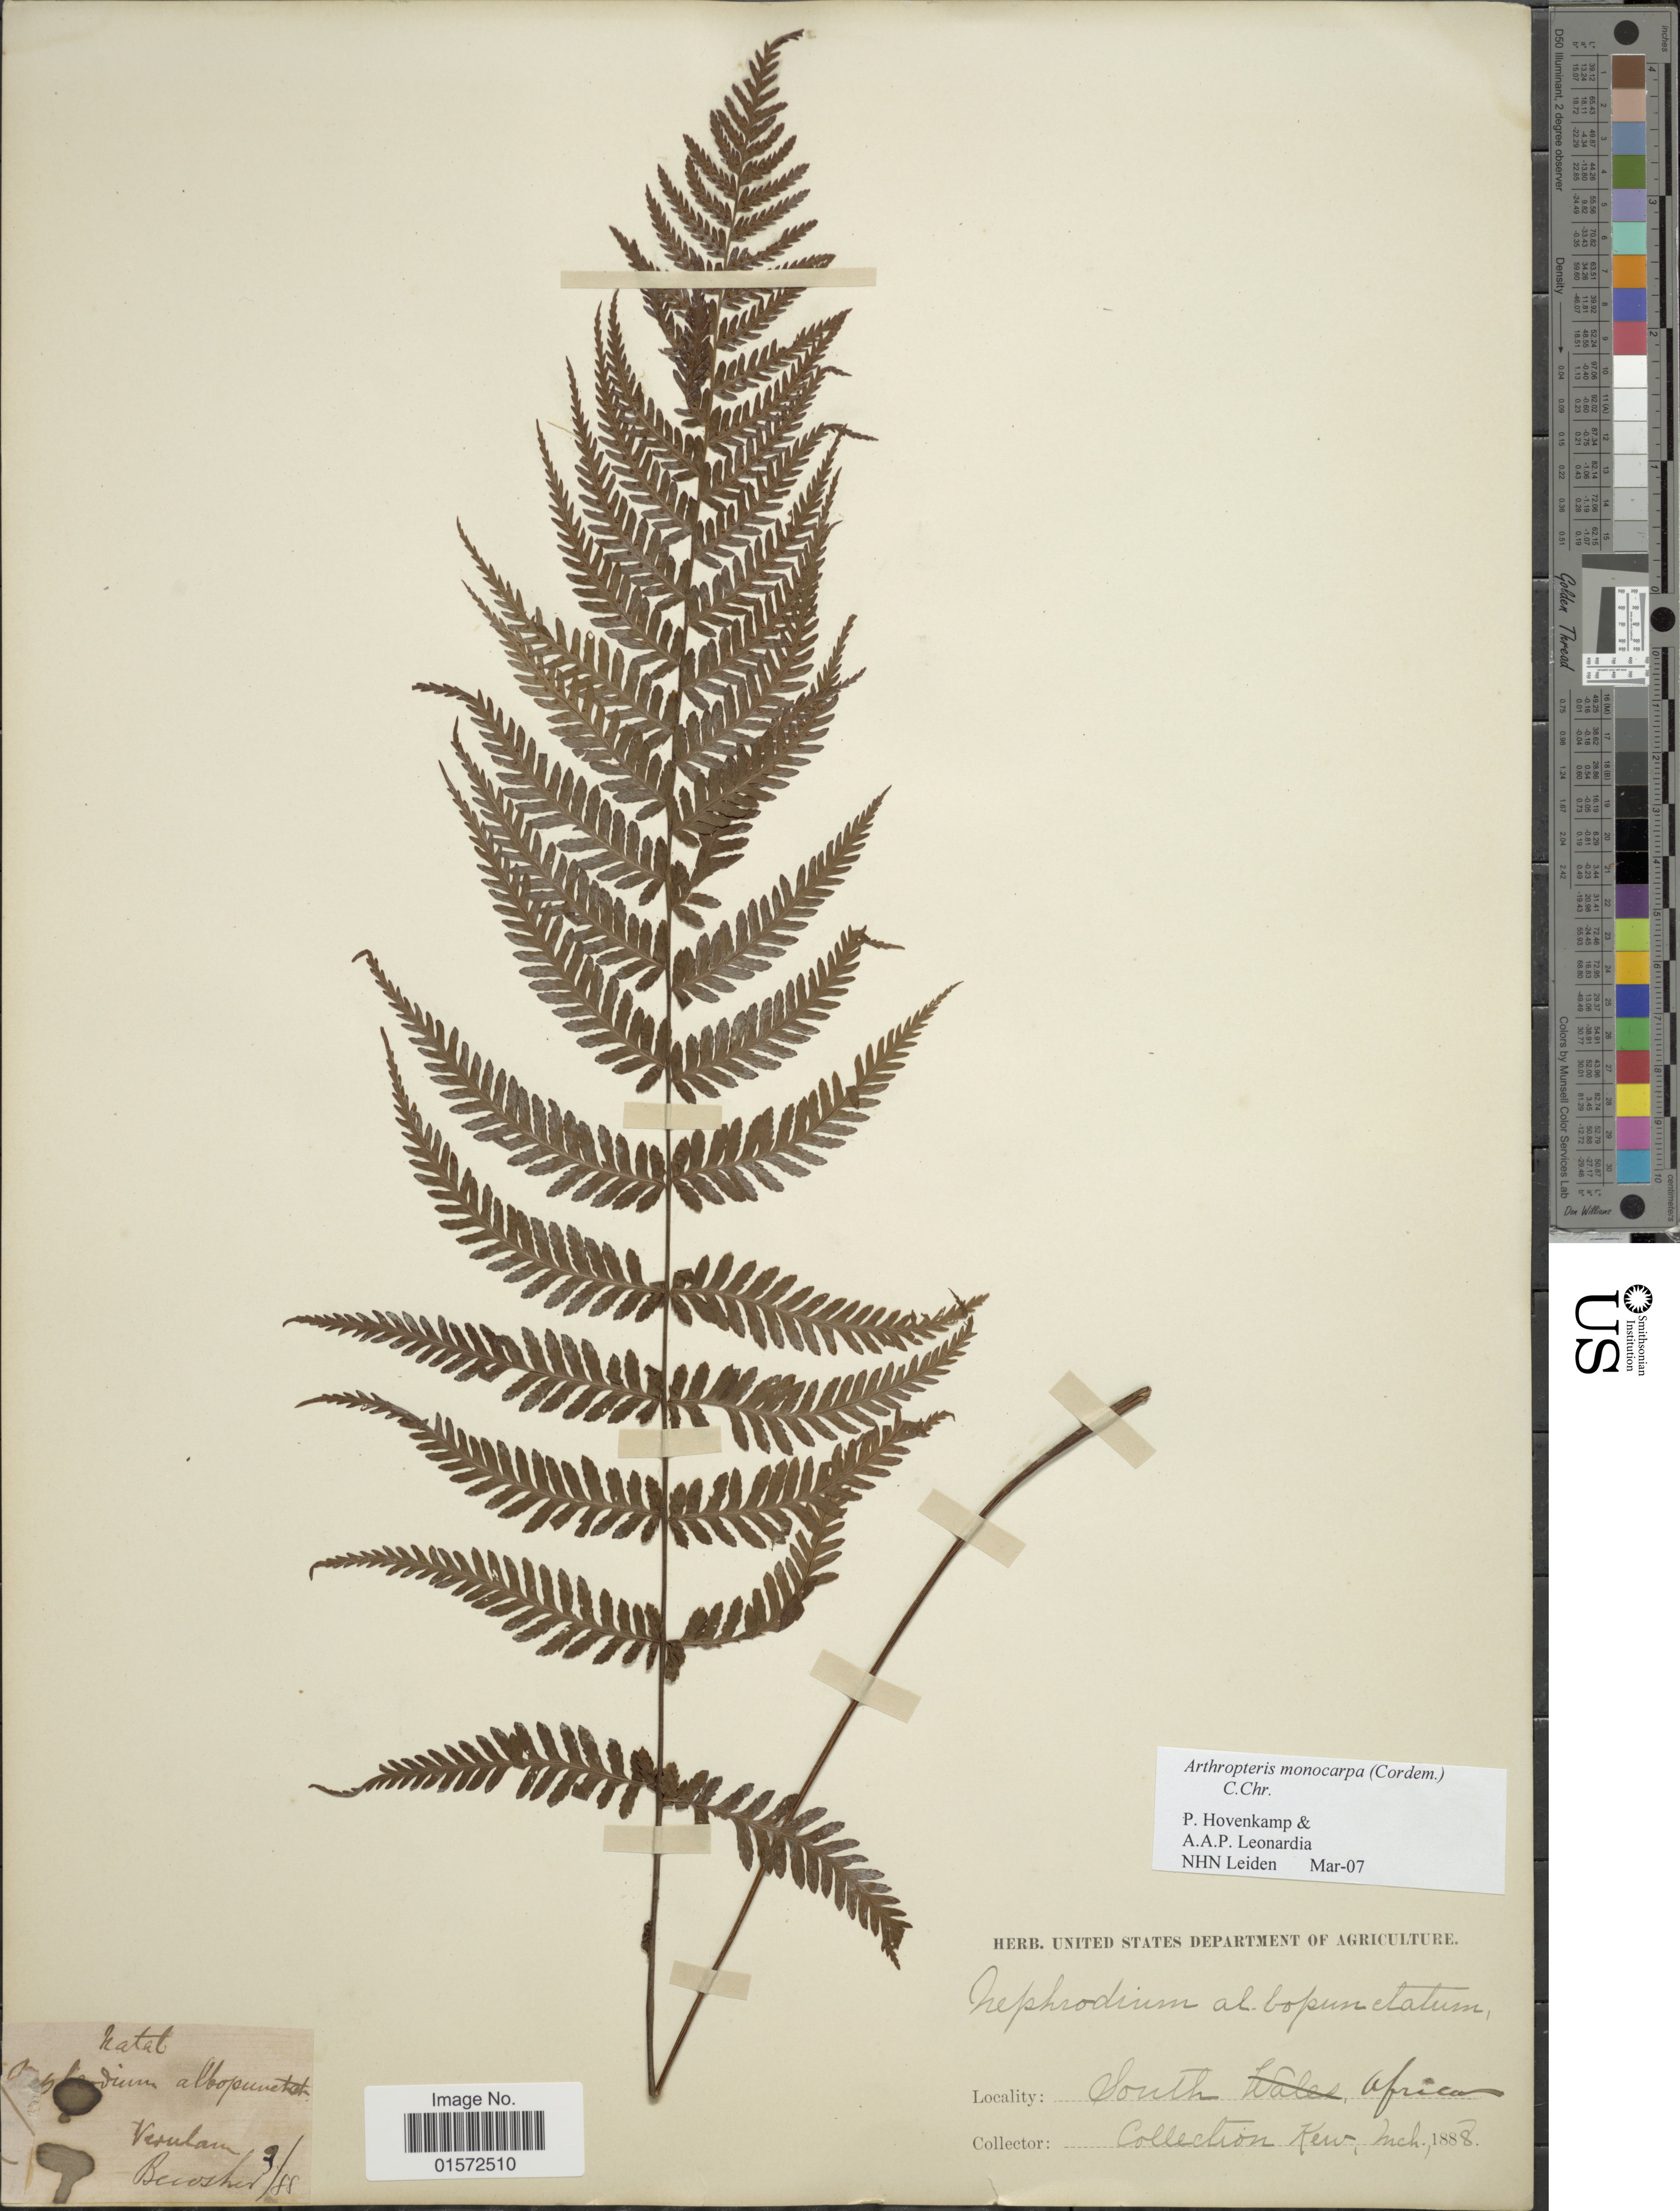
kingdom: Plantae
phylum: Tracheophyta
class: Polypodiopsida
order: Polypodiales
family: Tectariaceae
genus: Arthropteris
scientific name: Arthropteris monocarpa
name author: (Cordem.) C. Chr.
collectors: Bewsher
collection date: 1888-03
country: South Africa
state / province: KwaZulu-Natal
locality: South Africa